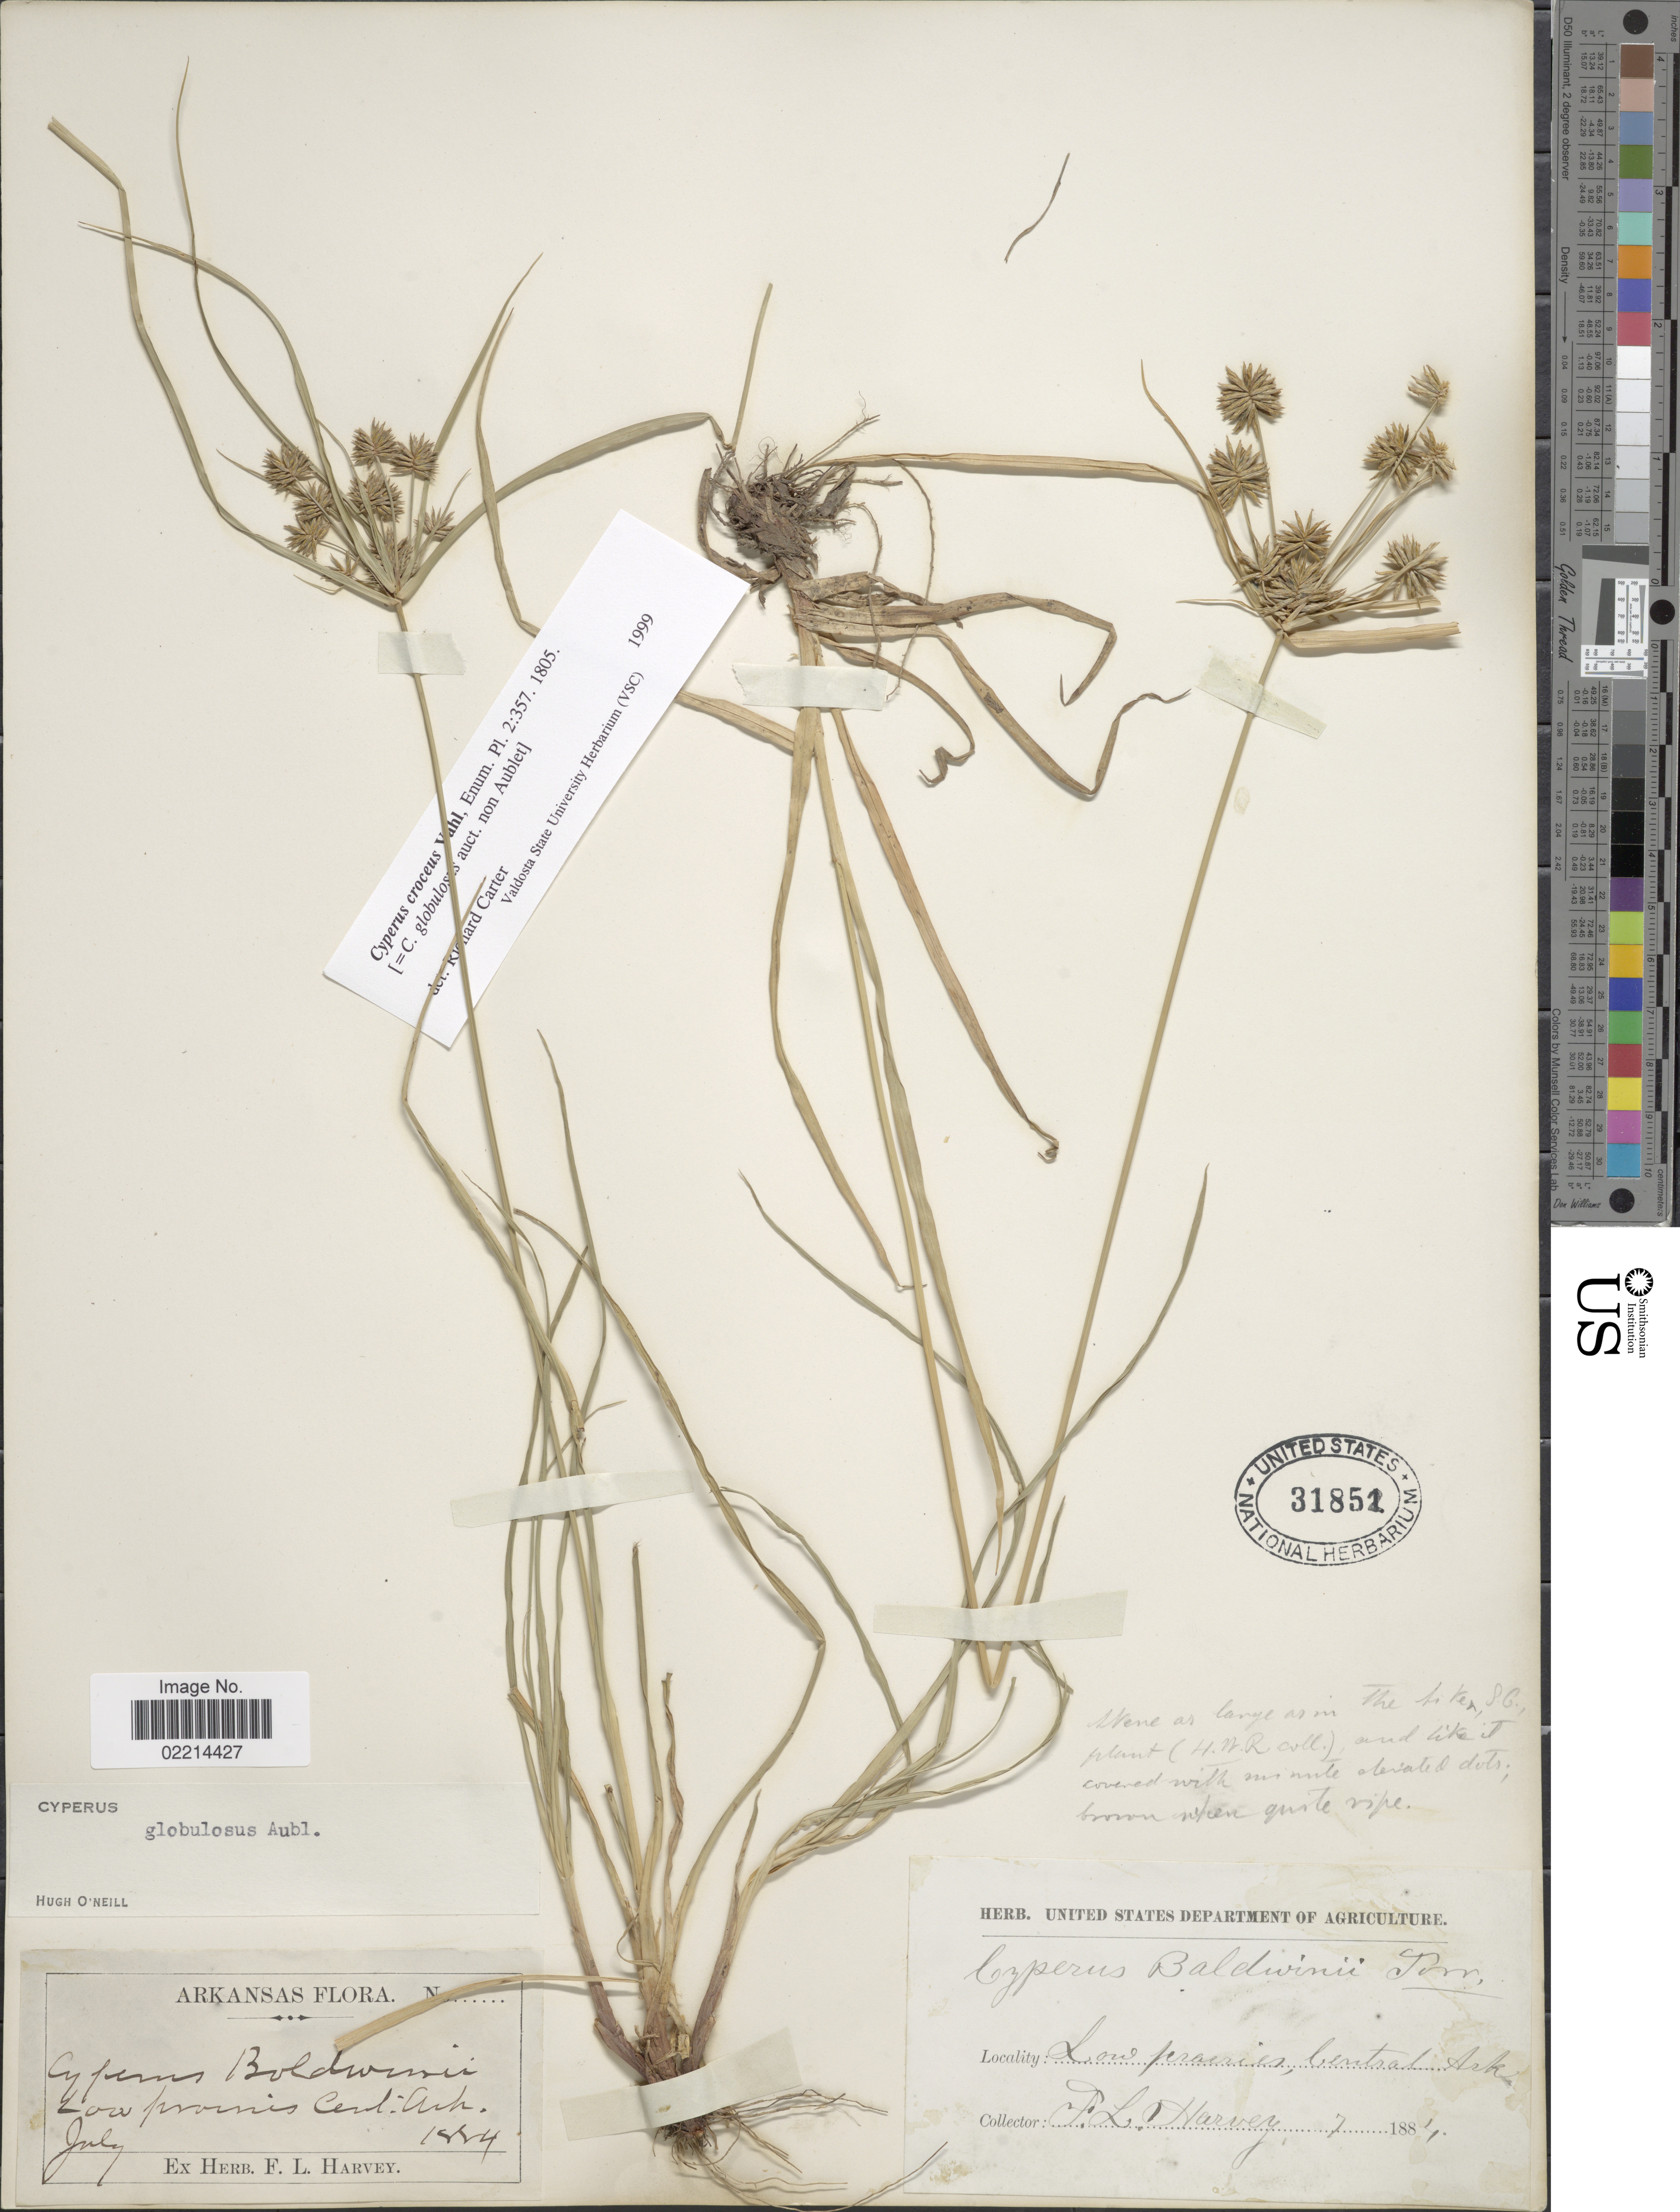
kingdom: Plantae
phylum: Tracheophyta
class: Liliopsida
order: Poales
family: Cyperaceae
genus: Cyperus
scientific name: Cyperus croceus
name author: Vahl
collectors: F. L. Harvey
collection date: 1884-07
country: United States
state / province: Arkansas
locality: Low prairies, Central Ark.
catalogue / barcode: US 31851